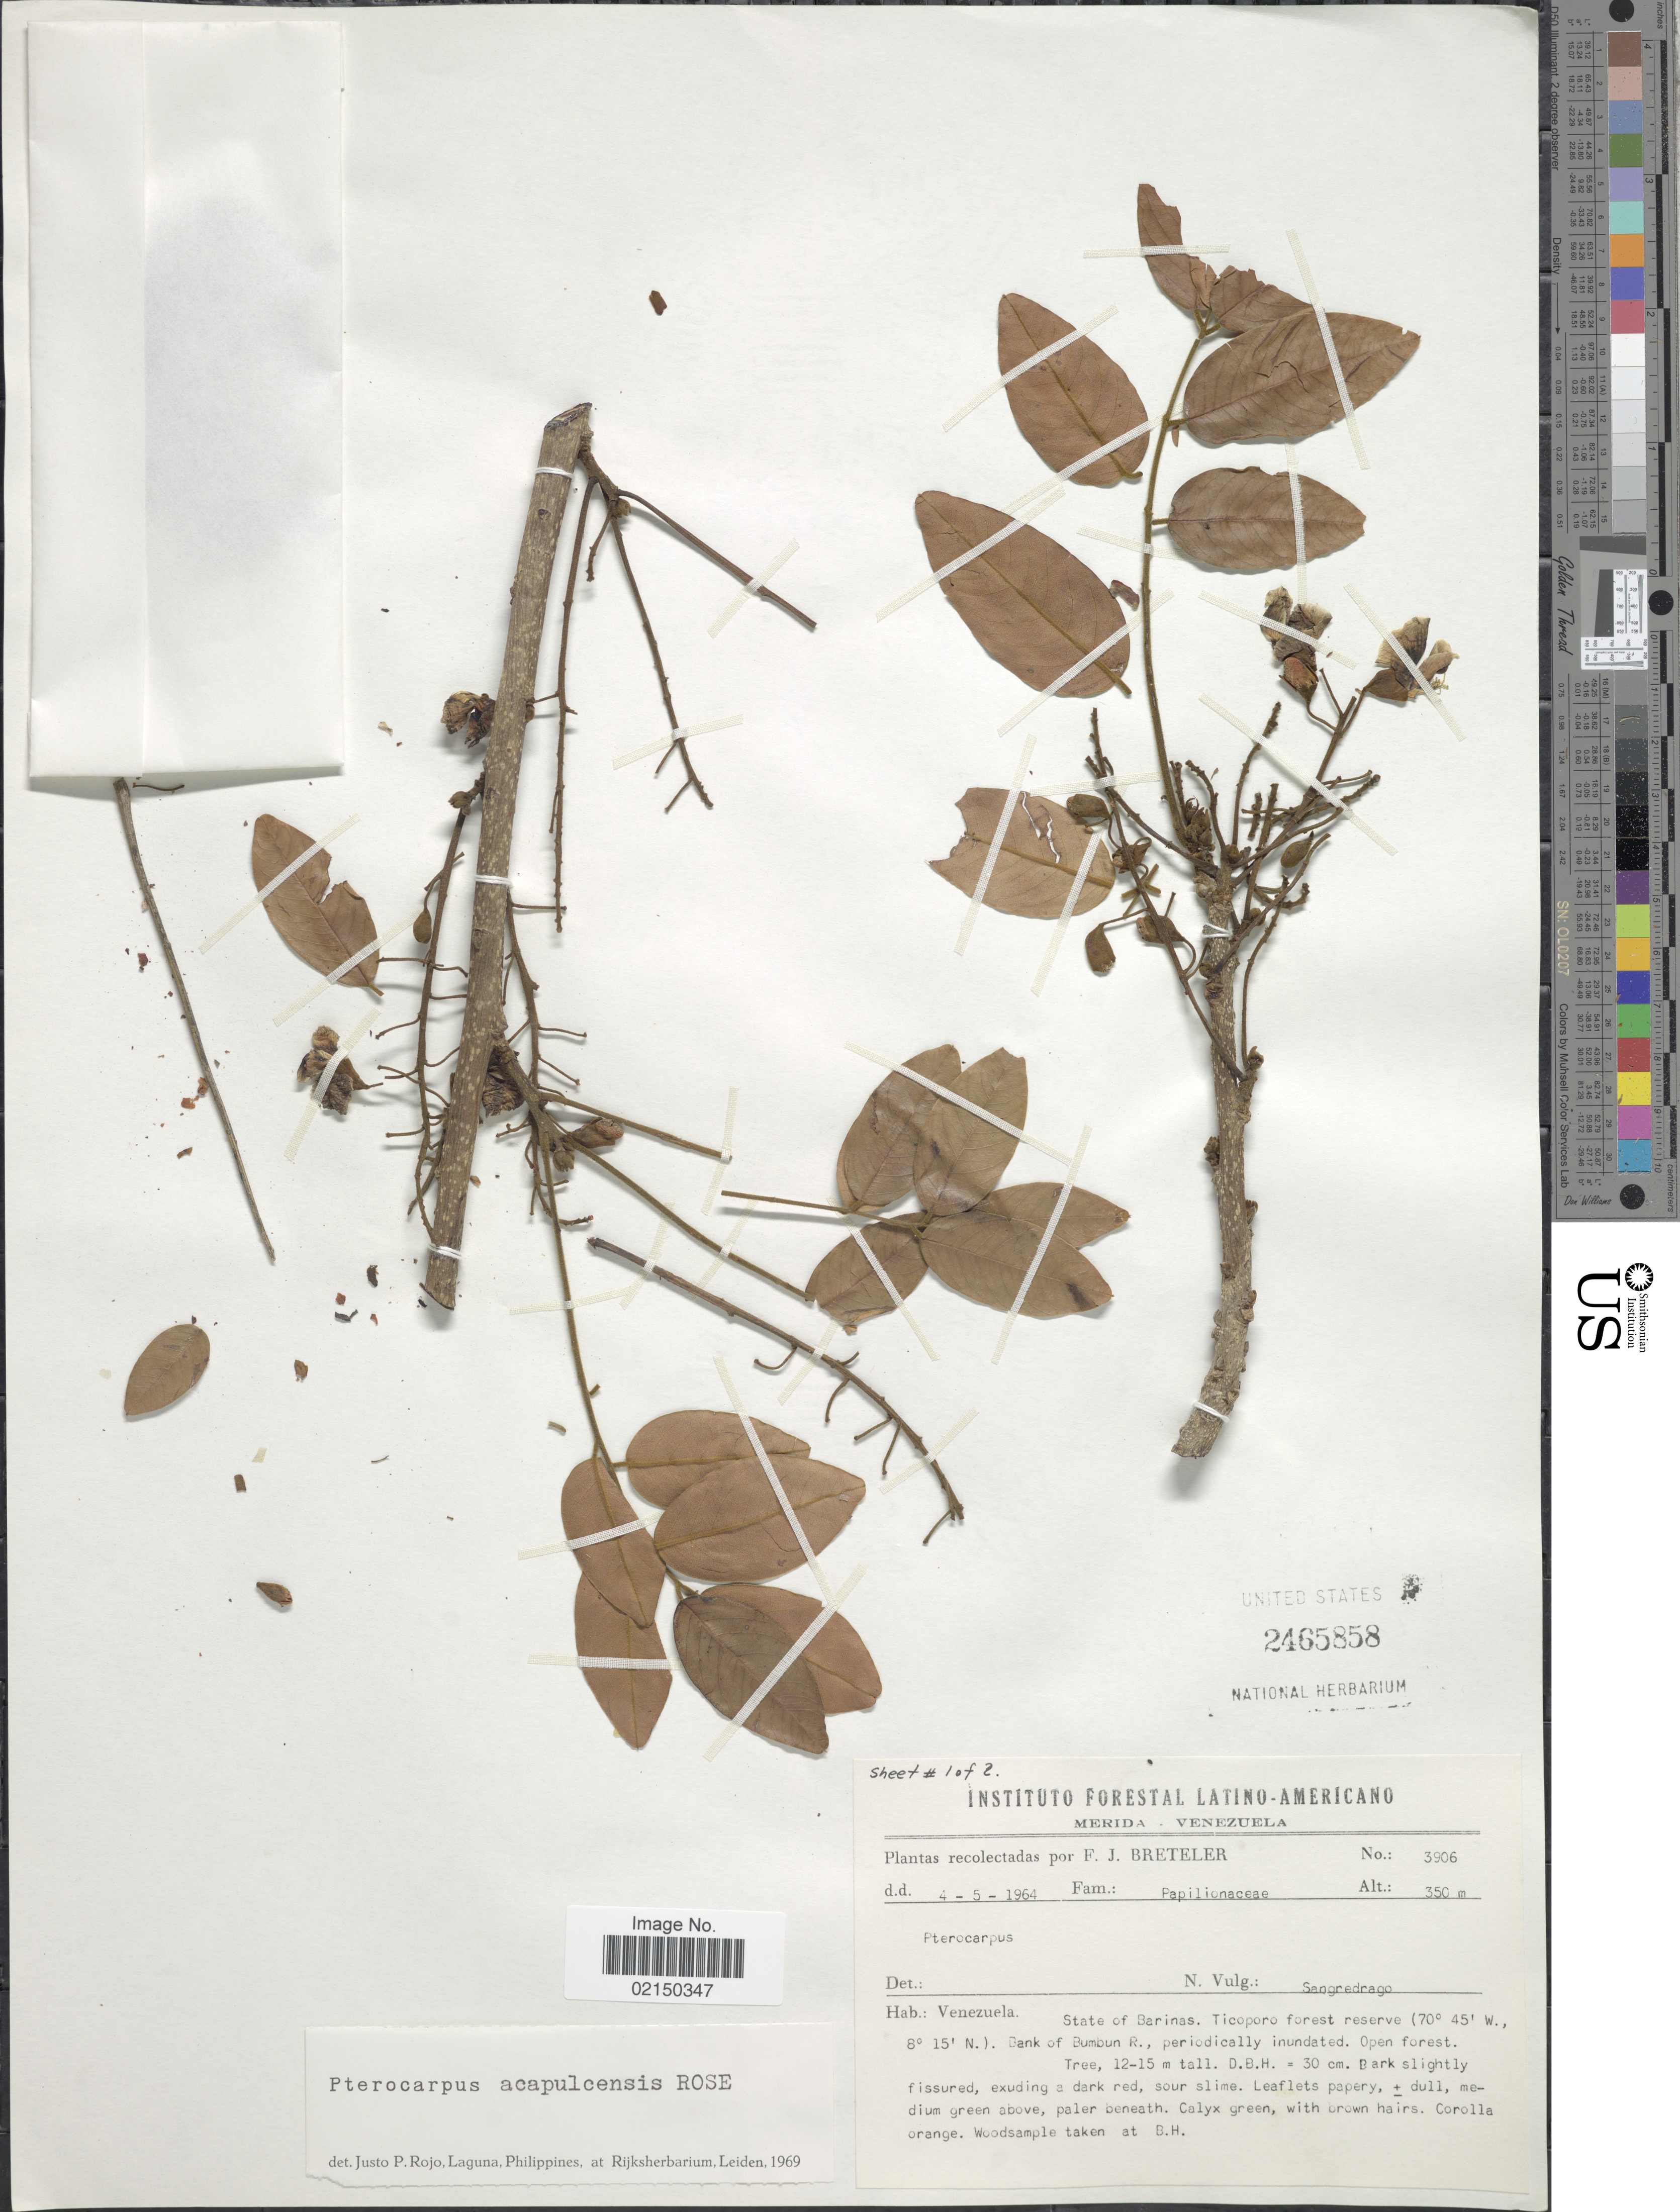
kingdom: Plantae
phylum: Tracheophyta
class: Magnoliopsida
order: Fabales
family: Fabaceae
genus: Pterocarpus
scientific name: Pterocarpus acapulcensis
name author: Rose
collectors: F. J. Breteler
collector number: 3906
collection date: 1964-05-04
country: Venezuela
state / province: Barinas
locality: Ticoporo forest reserve, Bank of Bumbun R., periodically inundated. Open forest.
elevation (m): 350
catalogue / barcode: US 2465858